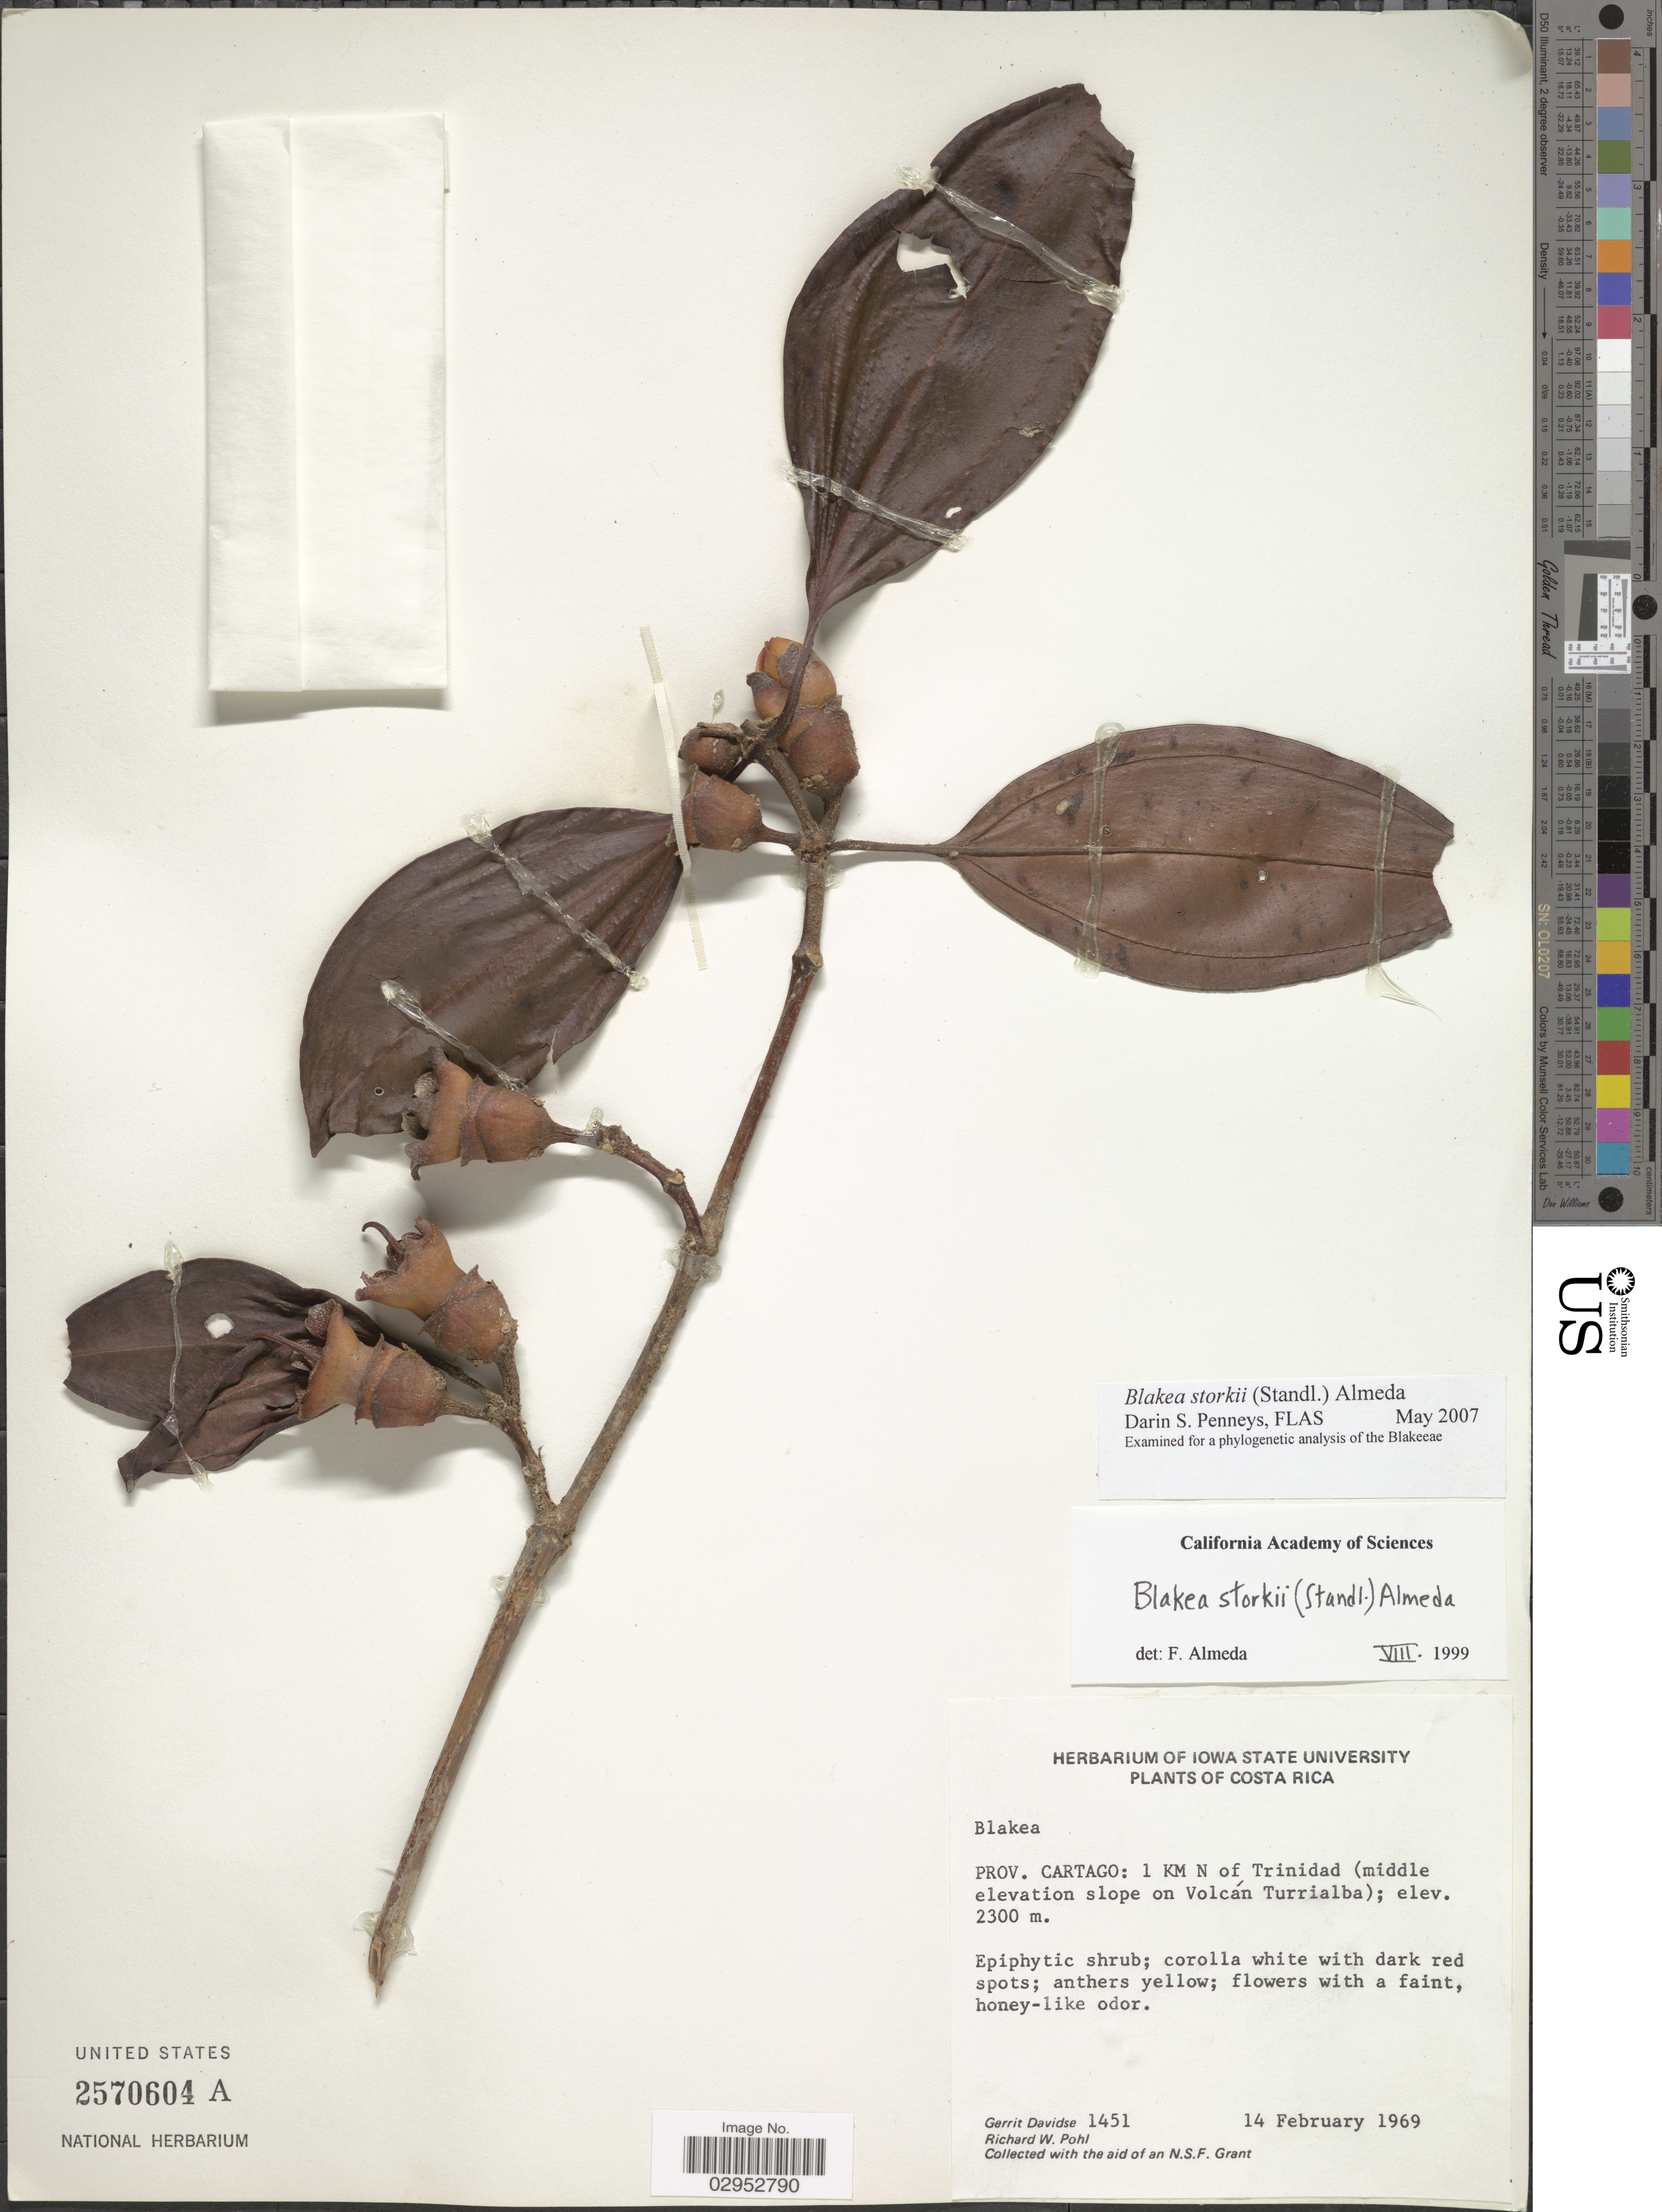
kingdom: Plantae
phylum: Tracheophyta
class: Magnoliopsida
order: Myrtales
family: Melastomataceae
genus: Blakea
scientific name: Blakea storkii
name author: (Standl.) Almeda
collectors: G. Davidse & R. W. Pohl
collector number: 1451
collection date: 1969-02-14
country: Costa Rica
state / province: Cartago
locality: Prov. Cartago: 1 KM N of Trinidad (middle elevation slope on Volcán Turrialba).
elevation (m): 2300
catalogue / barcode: US 2570604A